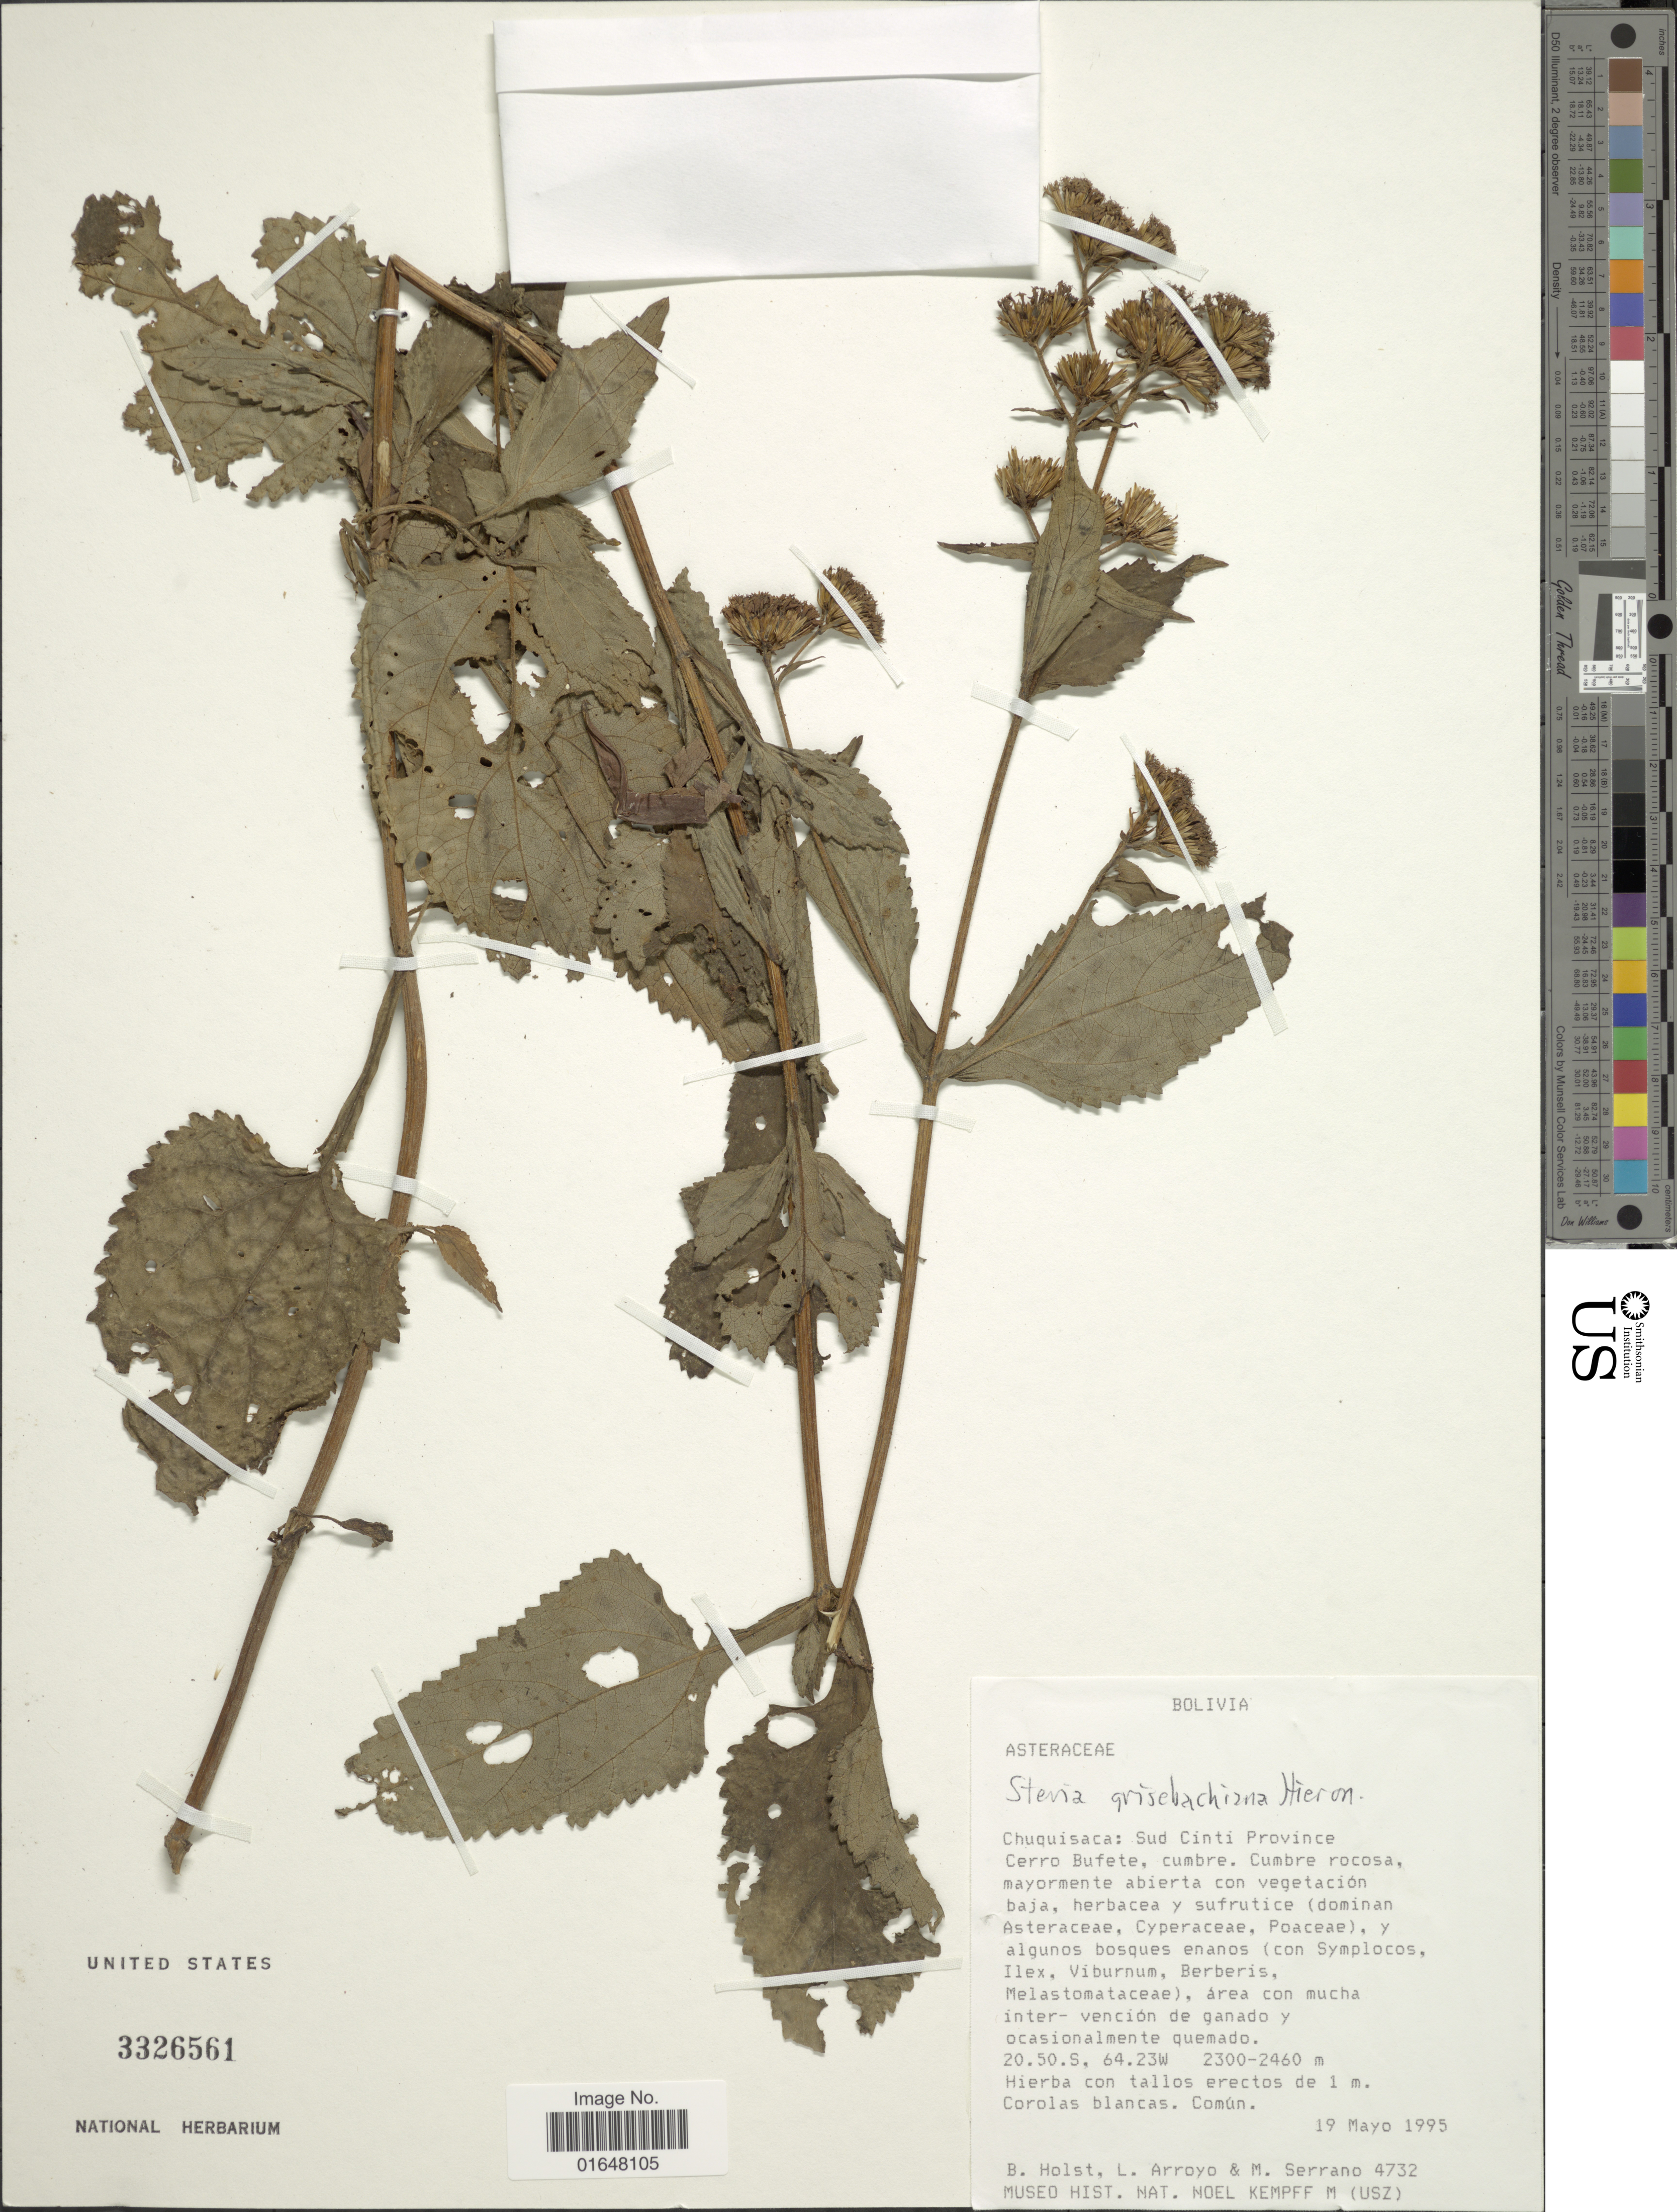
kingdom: Plantae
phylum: Tracheophyta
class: Magnoliopsida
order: Asterales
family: Asteraceae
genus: Stevia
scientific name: Stevia grisebachiana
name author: Hieron.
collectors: B. Holst, L. Arroyo & M. Serrano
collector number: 4732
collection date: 1995-05-19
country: Bolivia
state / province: Chuquisaca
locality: Sud Cinit Province, Cerro Bufete, cumbre, Cumbre rocosa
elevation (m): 2300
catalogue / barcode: US 3326561